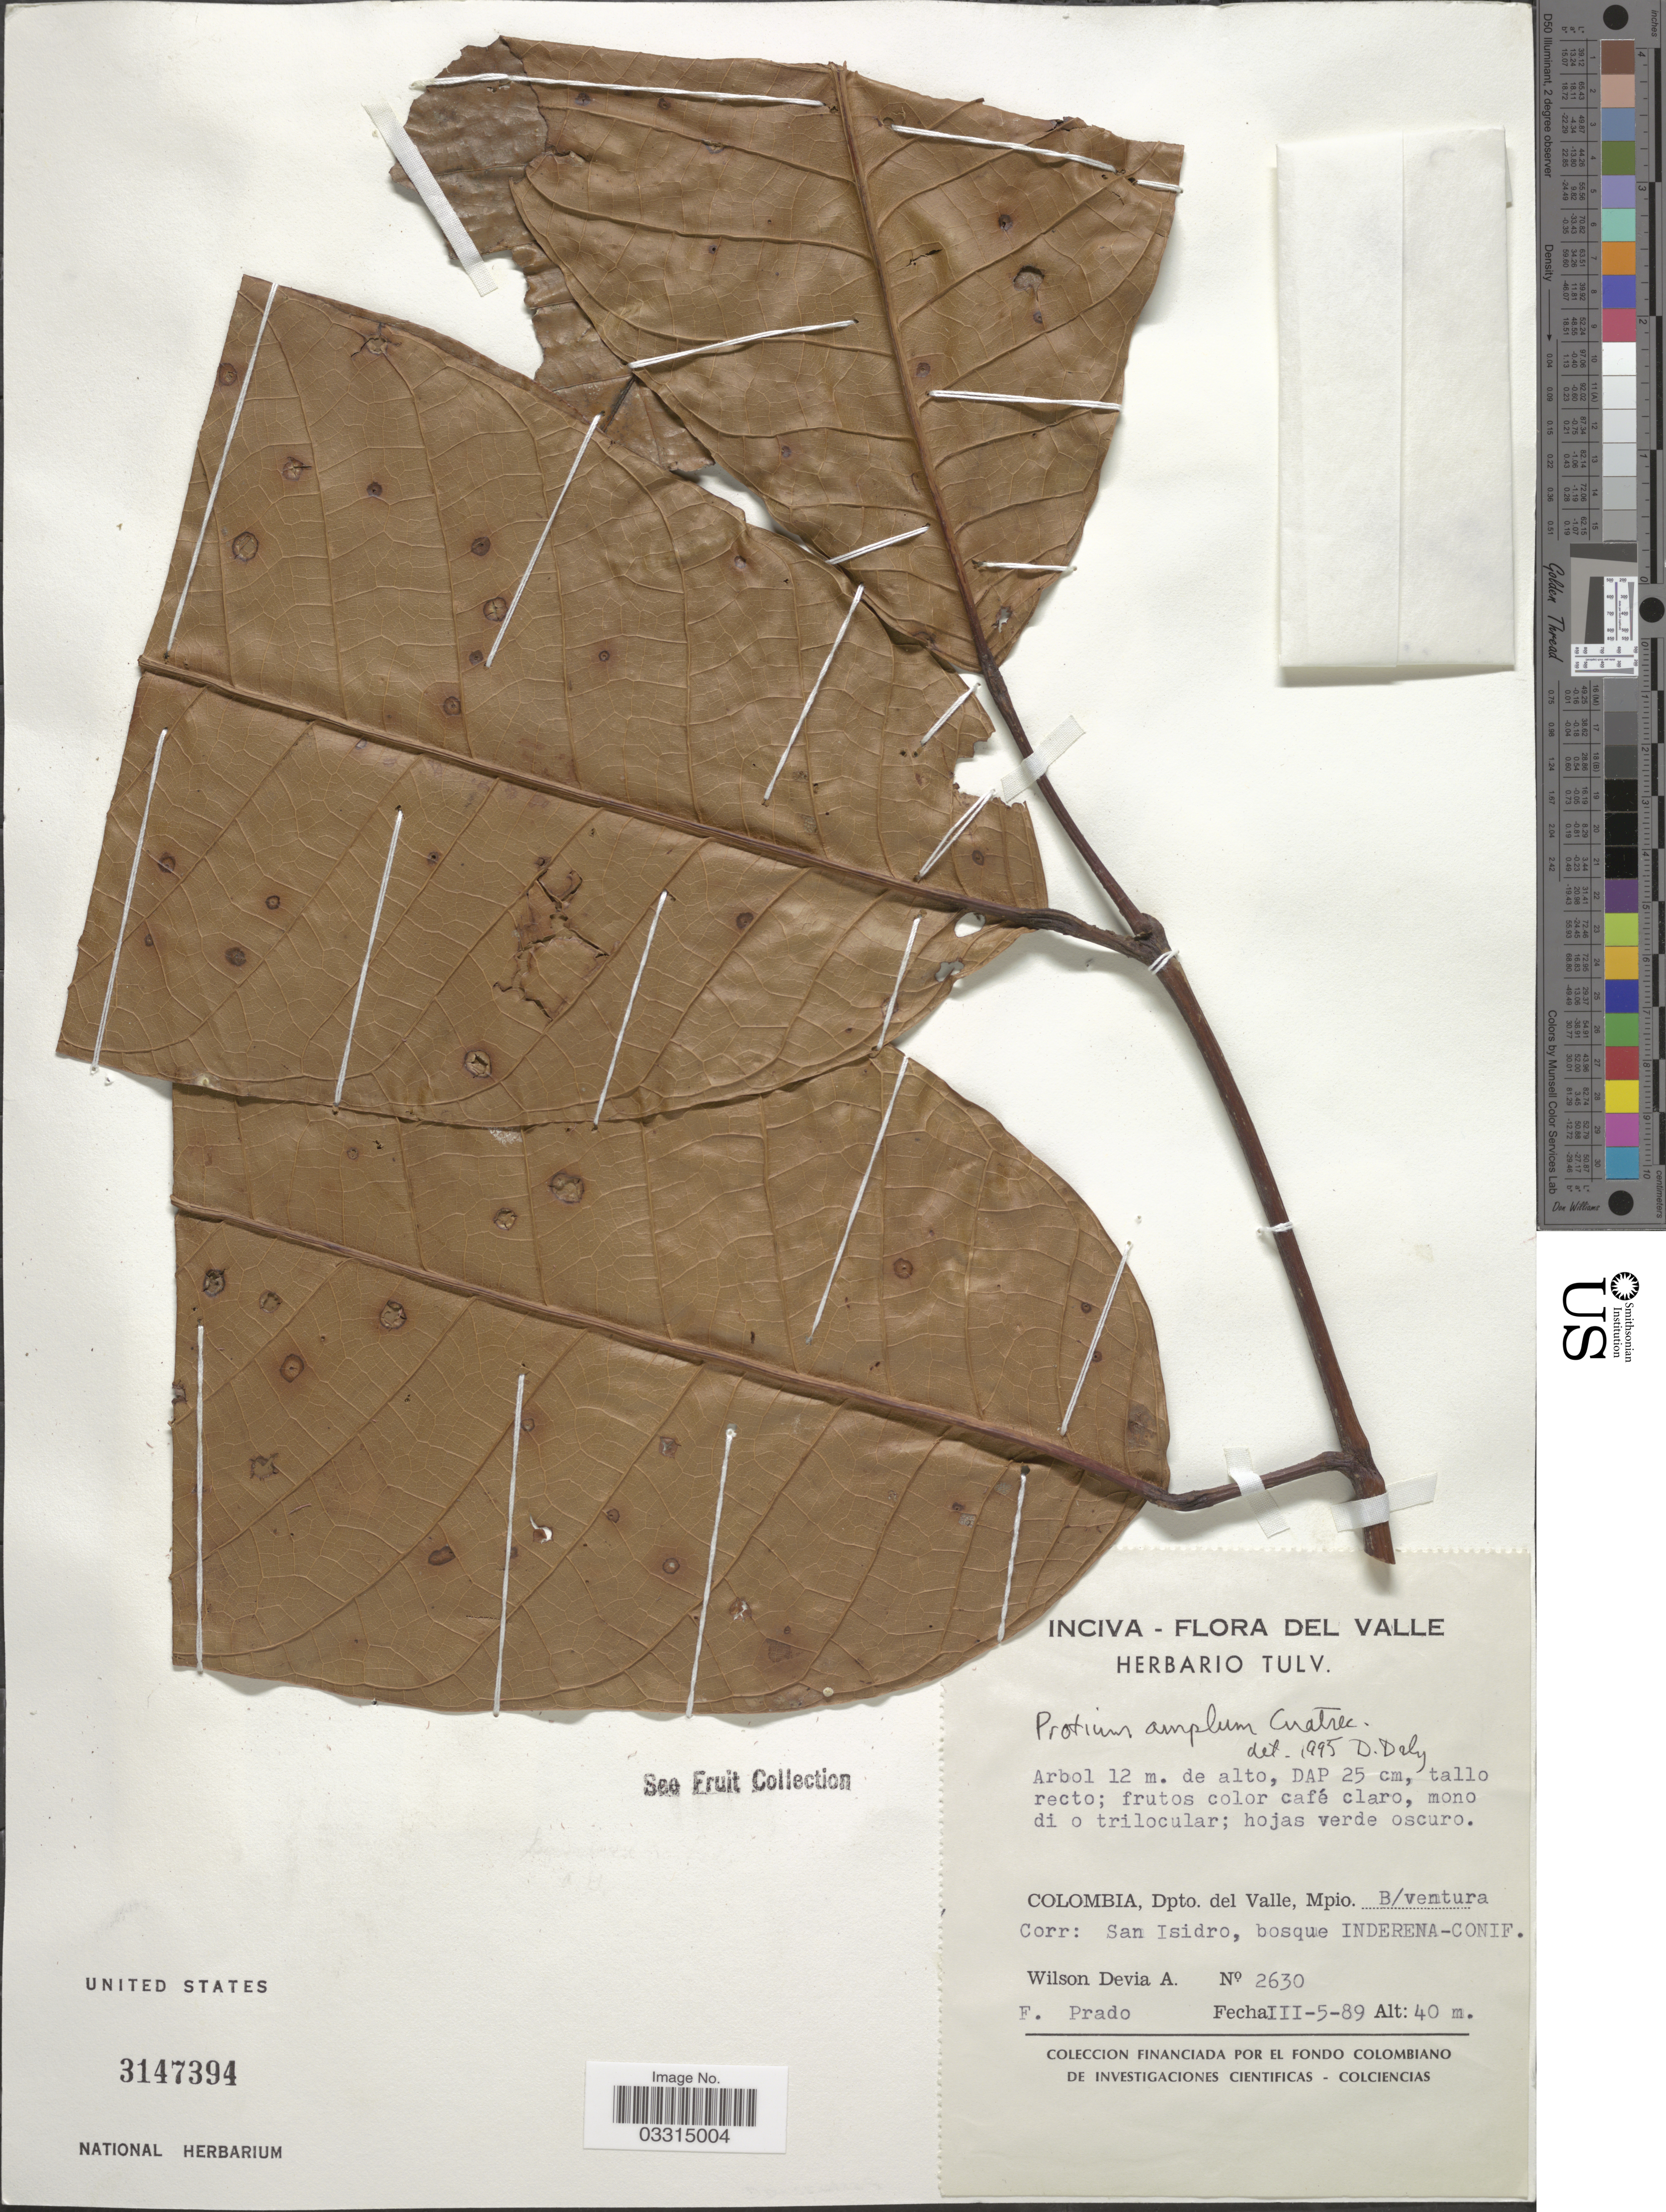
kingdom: Plantae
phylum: Tracheophyta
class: Magnoliopsida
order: Sapindales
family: Burseraceae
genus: Protium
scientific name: Protium amplum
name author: Cuatrec.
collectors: W. Devia A. & F. Prado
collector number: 2630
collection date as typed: Transcribed d/m/y: 5/3/89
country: Colombia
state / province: Valle del Cauca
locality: Dpto. del Valle, Mpio. B/ventura Corr: San Isidro, bosque Inderena-Conif.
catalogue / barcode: US 3147394